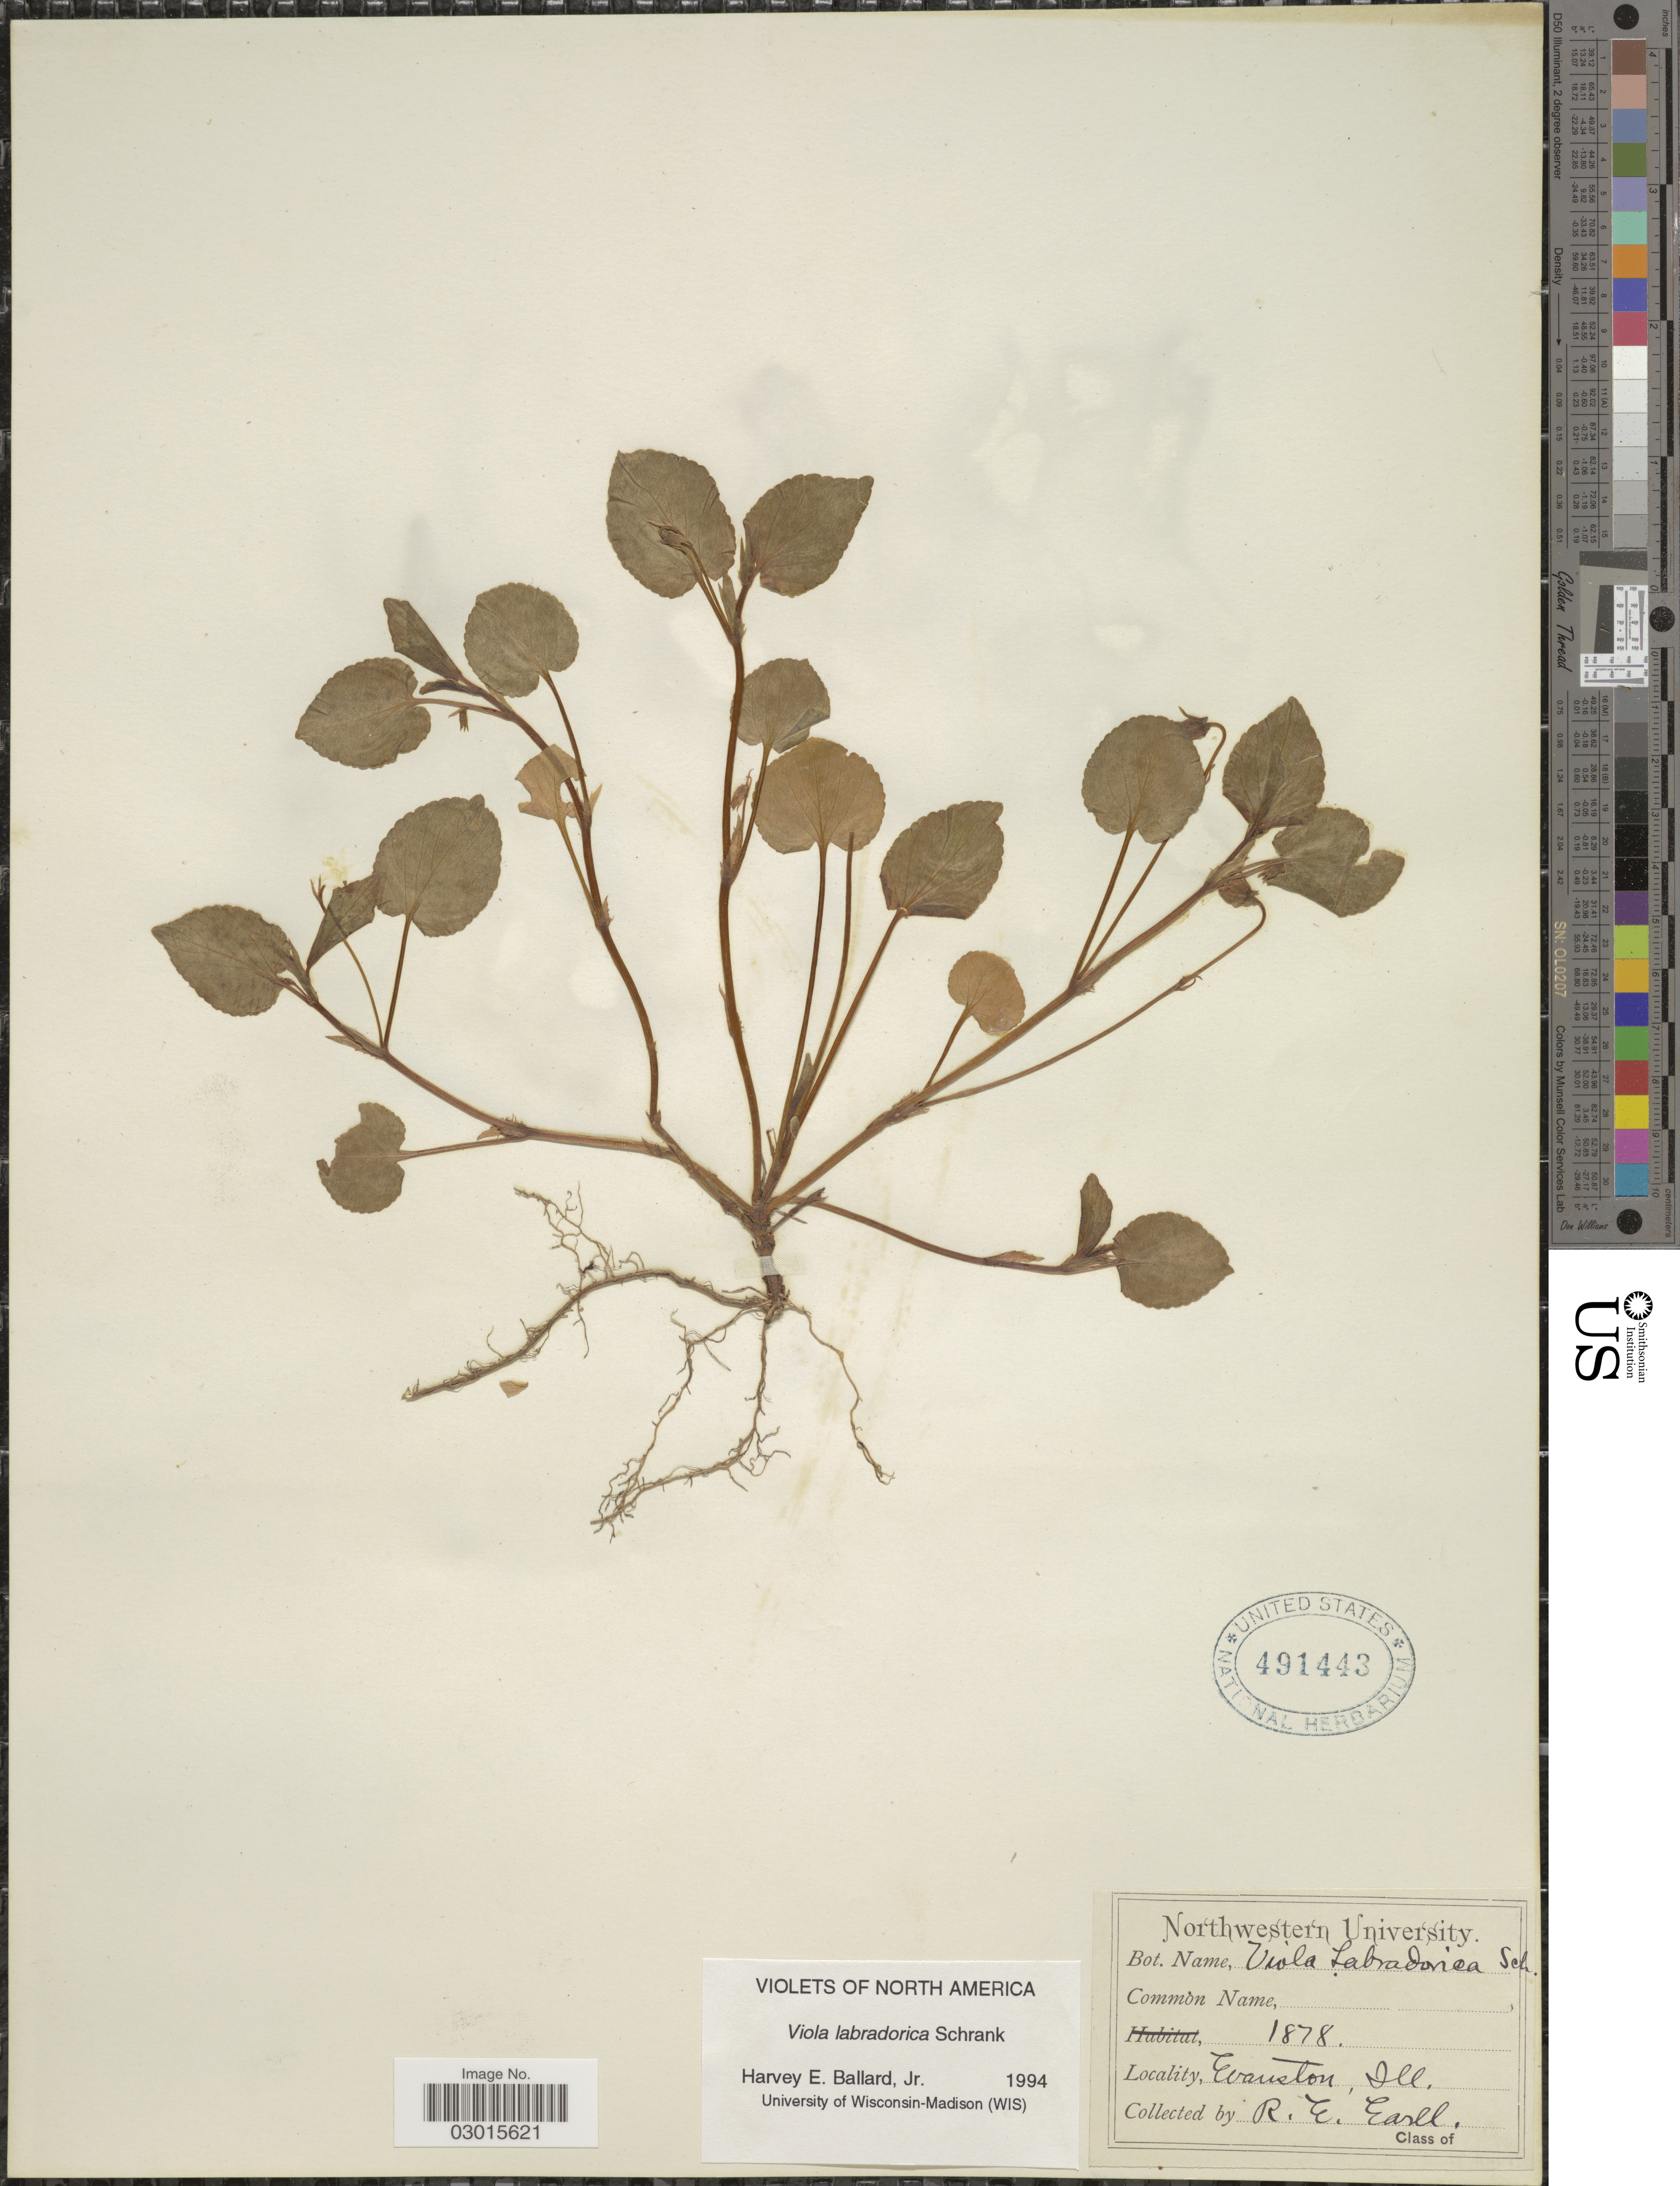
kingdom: Plantae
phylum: Tracheophyta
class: Magnoliopsida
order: Malpighiales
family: Violaceae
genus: Viola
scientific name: Viola labradorica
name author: Schrank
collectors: R. Earle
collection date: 1878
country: United States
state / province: Illinois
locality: Evanston, Ill.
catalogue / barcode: US 491443